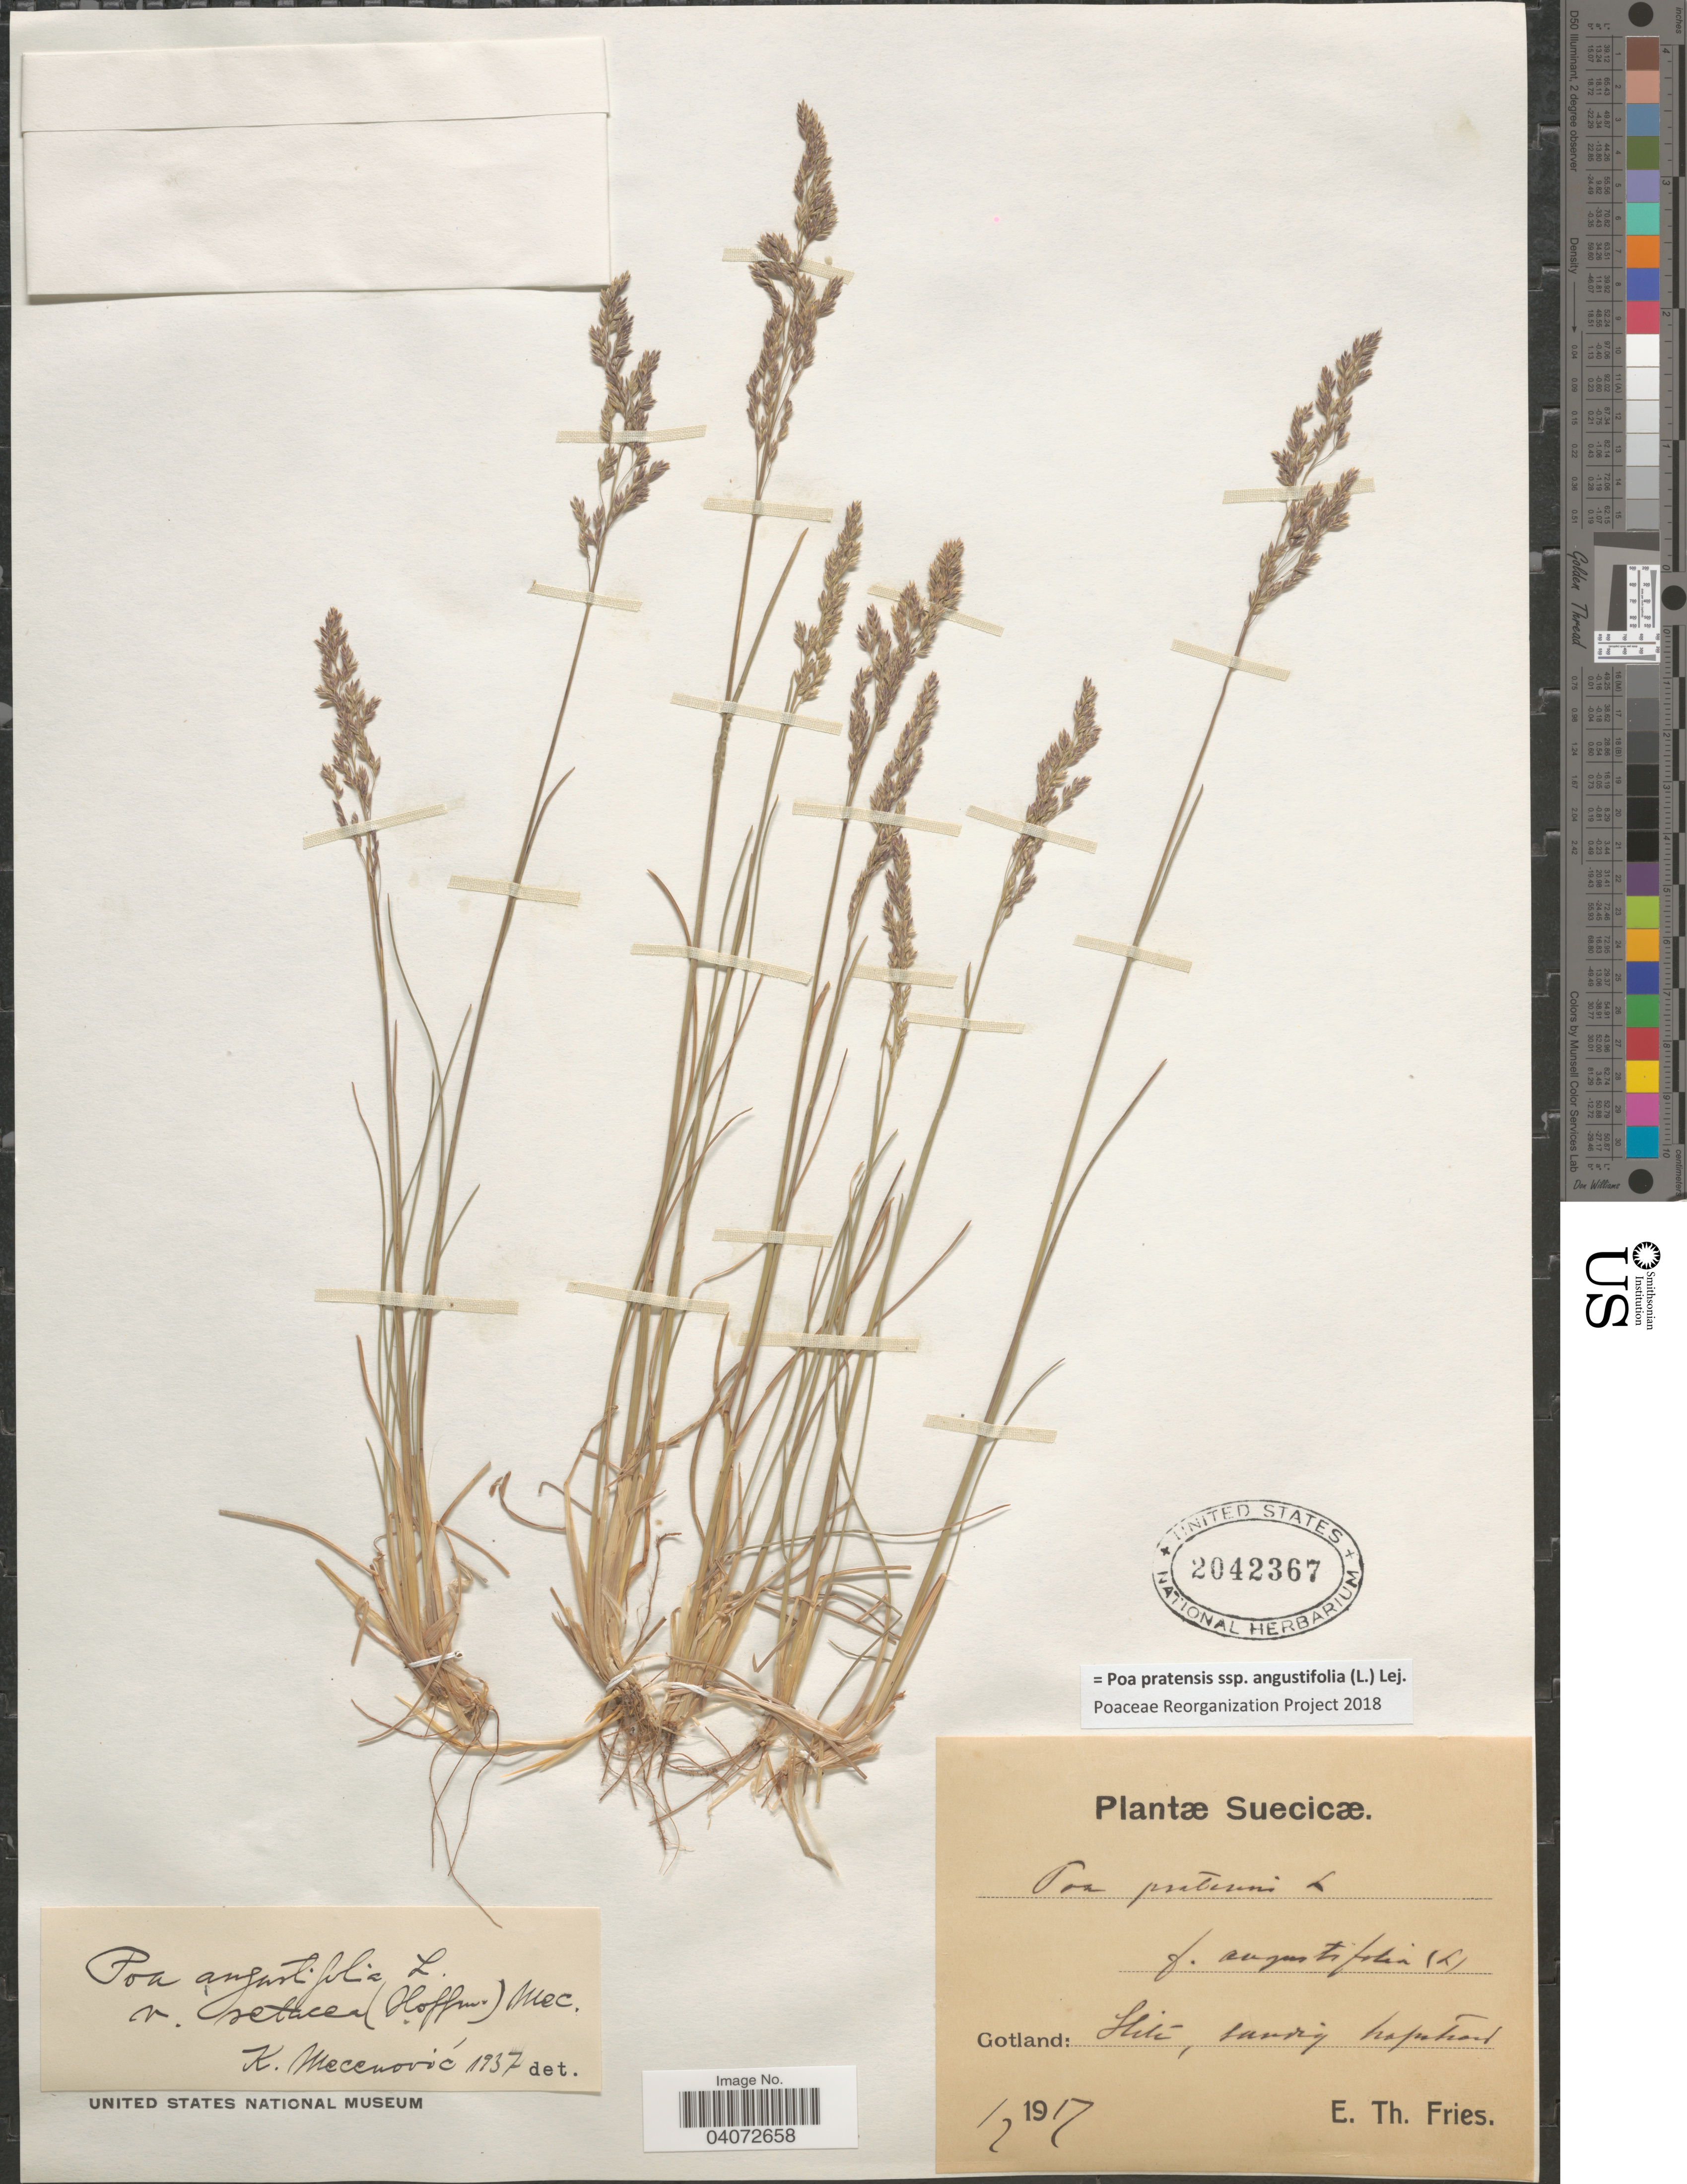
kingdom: Plantae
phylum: Tracheophyta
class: Liliopsida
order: Poales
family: Poaceae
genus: Poa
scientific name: Poa pratensis subsp. angustifolia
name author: (L.) Lej.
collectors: E. Fries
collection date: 1917-07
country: Sweden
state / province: Gotland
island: Gotland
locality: Suecicæ. Hulu, sandig hallestrand.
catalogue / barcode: US 2042367